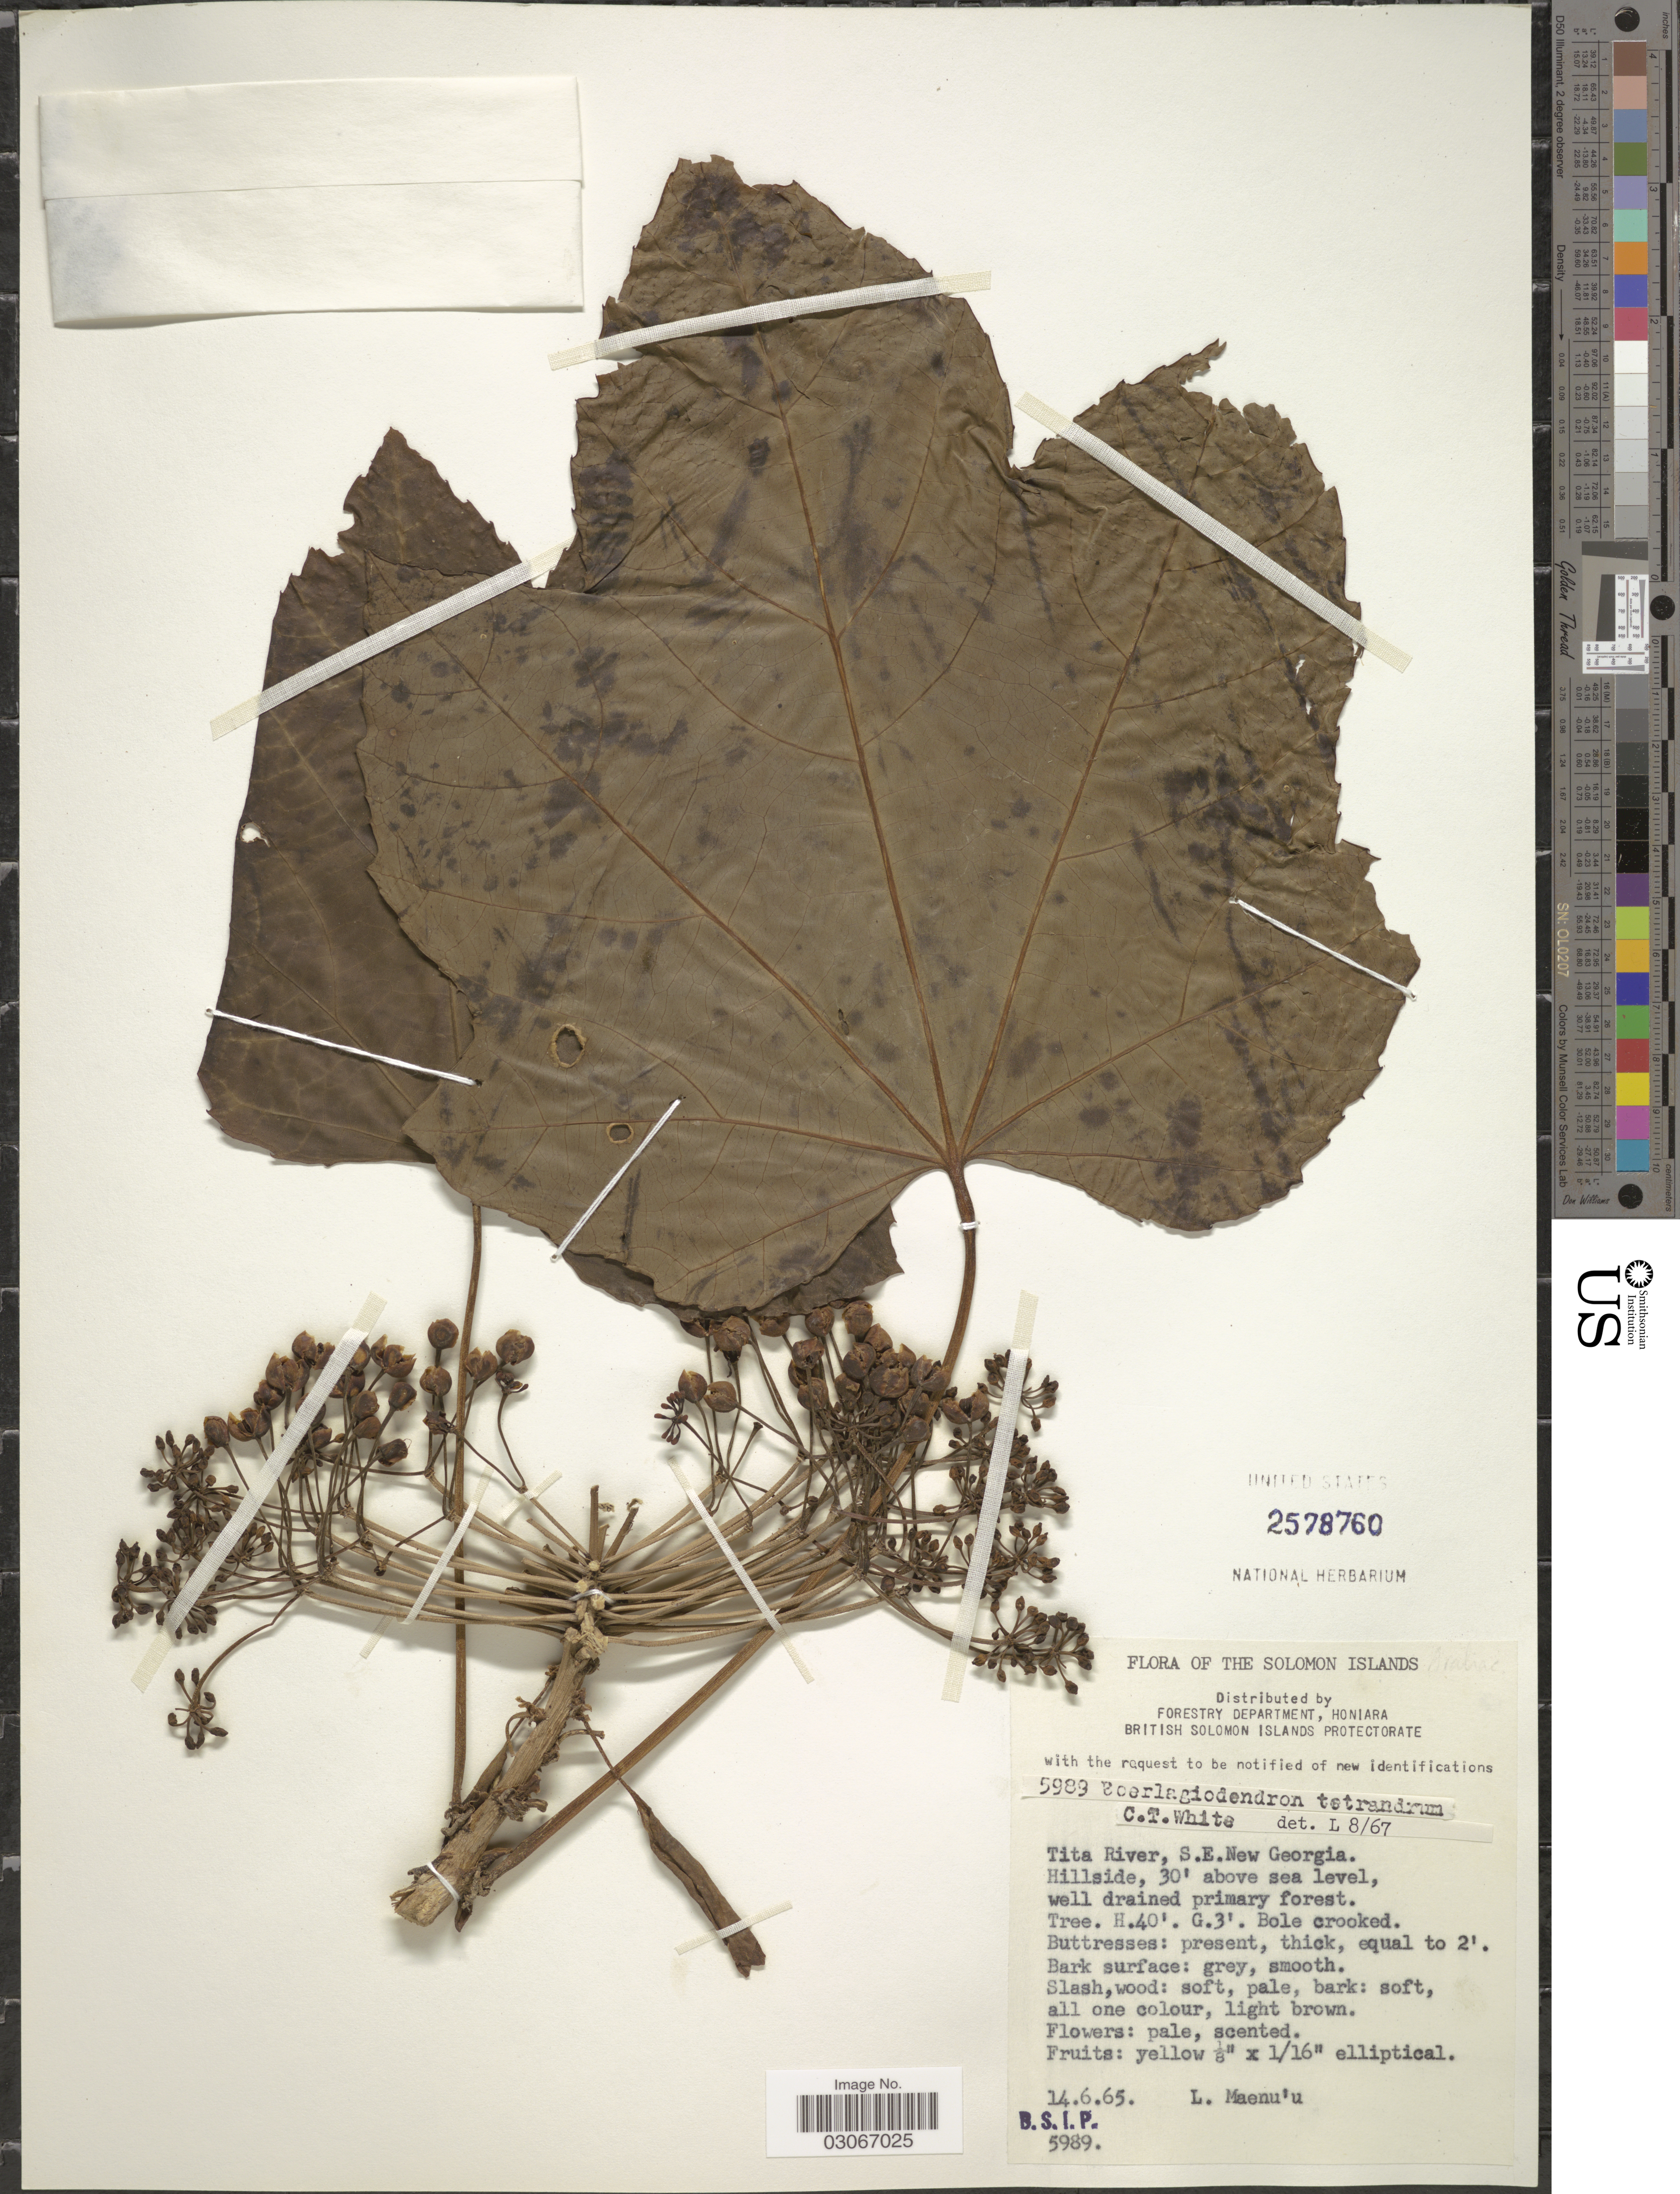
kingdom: Plantae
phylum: Tracheophyta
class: Magnoliopsida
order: Apiales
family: Araliaceae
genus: Boerlagiodendron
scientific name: Boerlagiodendron tetrandrum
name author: C.T. White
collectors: L. Maenu'u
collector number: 5989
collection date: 1965-06-14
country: Solomon Islands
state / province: Solomon Islands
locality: Tita River, S.E. New Georgia.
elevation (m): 9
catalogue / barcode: US 2578760